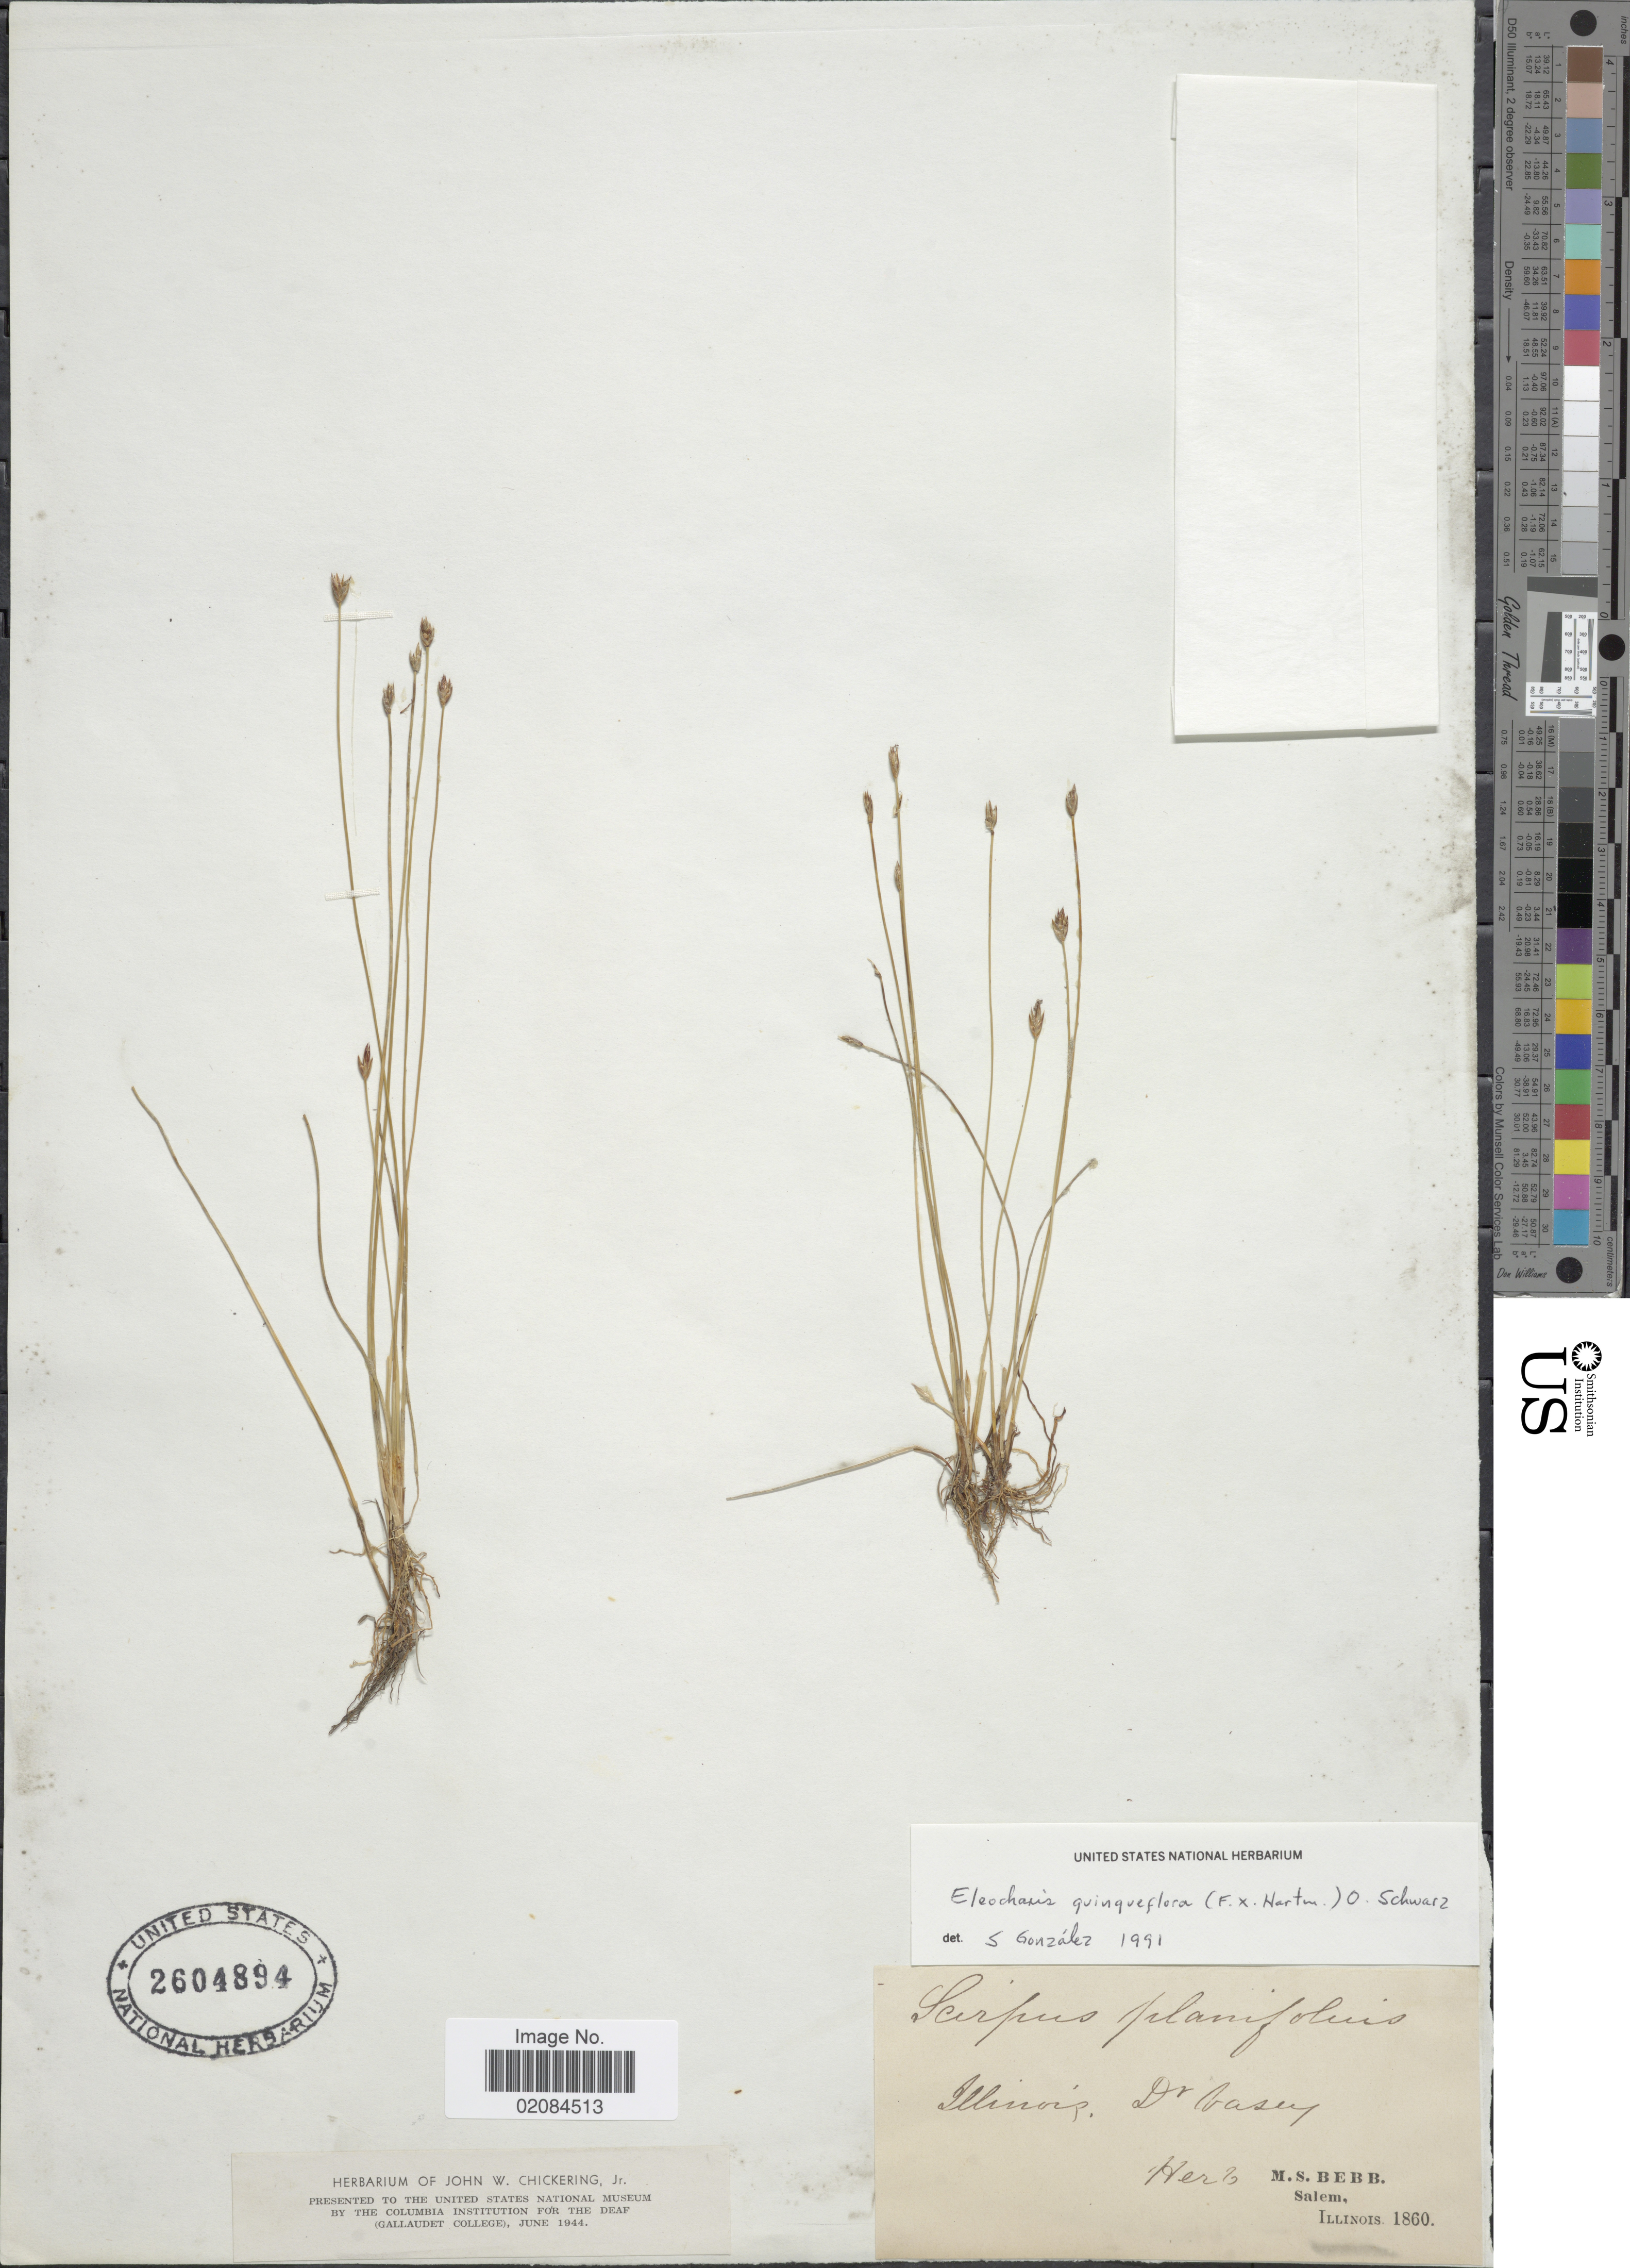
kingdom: Plantae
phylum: Tracheophyta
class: Liliopsida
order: Poales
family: Cyperaceae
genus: Eleocharis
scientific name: Eleocharis quinqueflora subsp. fernaldii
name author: (Svenson) Hultén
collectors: Vasey, --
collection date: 1860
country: United States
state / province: Illinois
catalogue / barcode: US 2604894